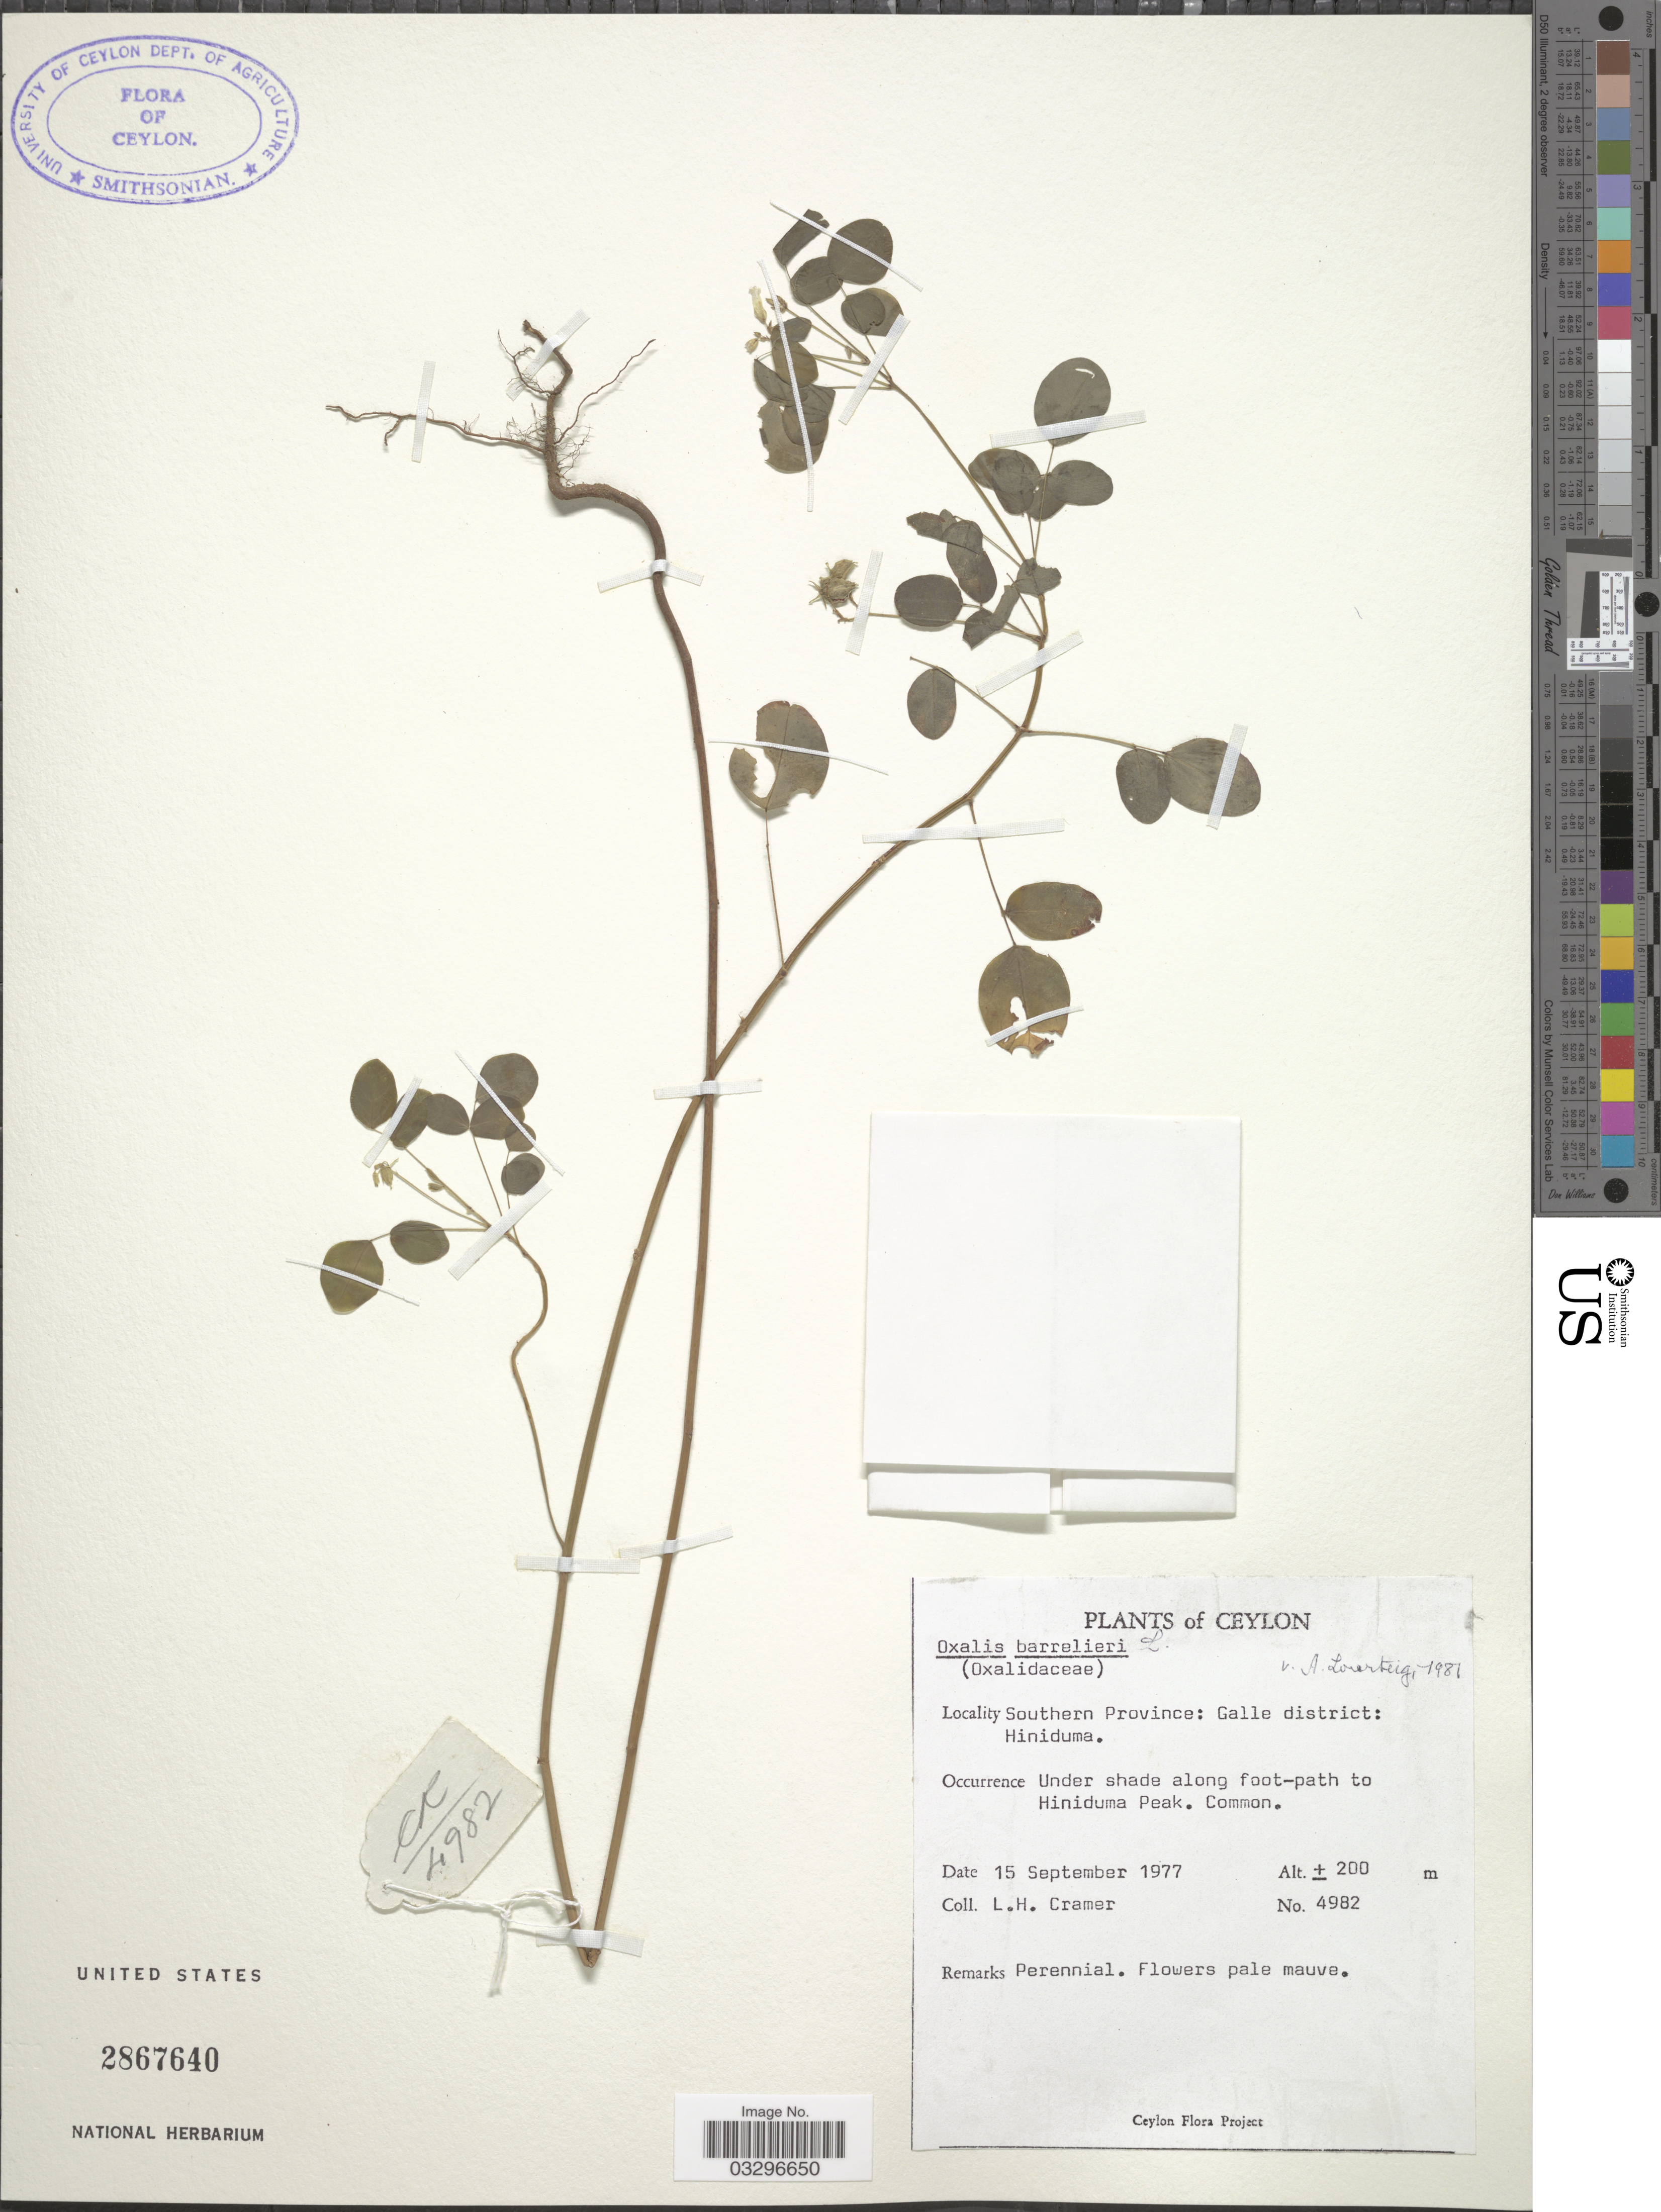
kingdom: Plantae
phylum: Tracheophyta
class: Magnoliopsida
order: Oxalidales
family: Oxalidaceae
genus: Oxalis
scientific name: Oxalis barrelieri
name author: L.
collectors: L. H. Cramer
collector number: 4982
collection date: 1977-09-15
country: Sri Lanka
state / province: Southern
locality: Ceylon, Galle district: Hiniduma, Under shade along foot-path to Hiniduma Peak.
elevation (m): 200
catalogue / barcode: US 2867640